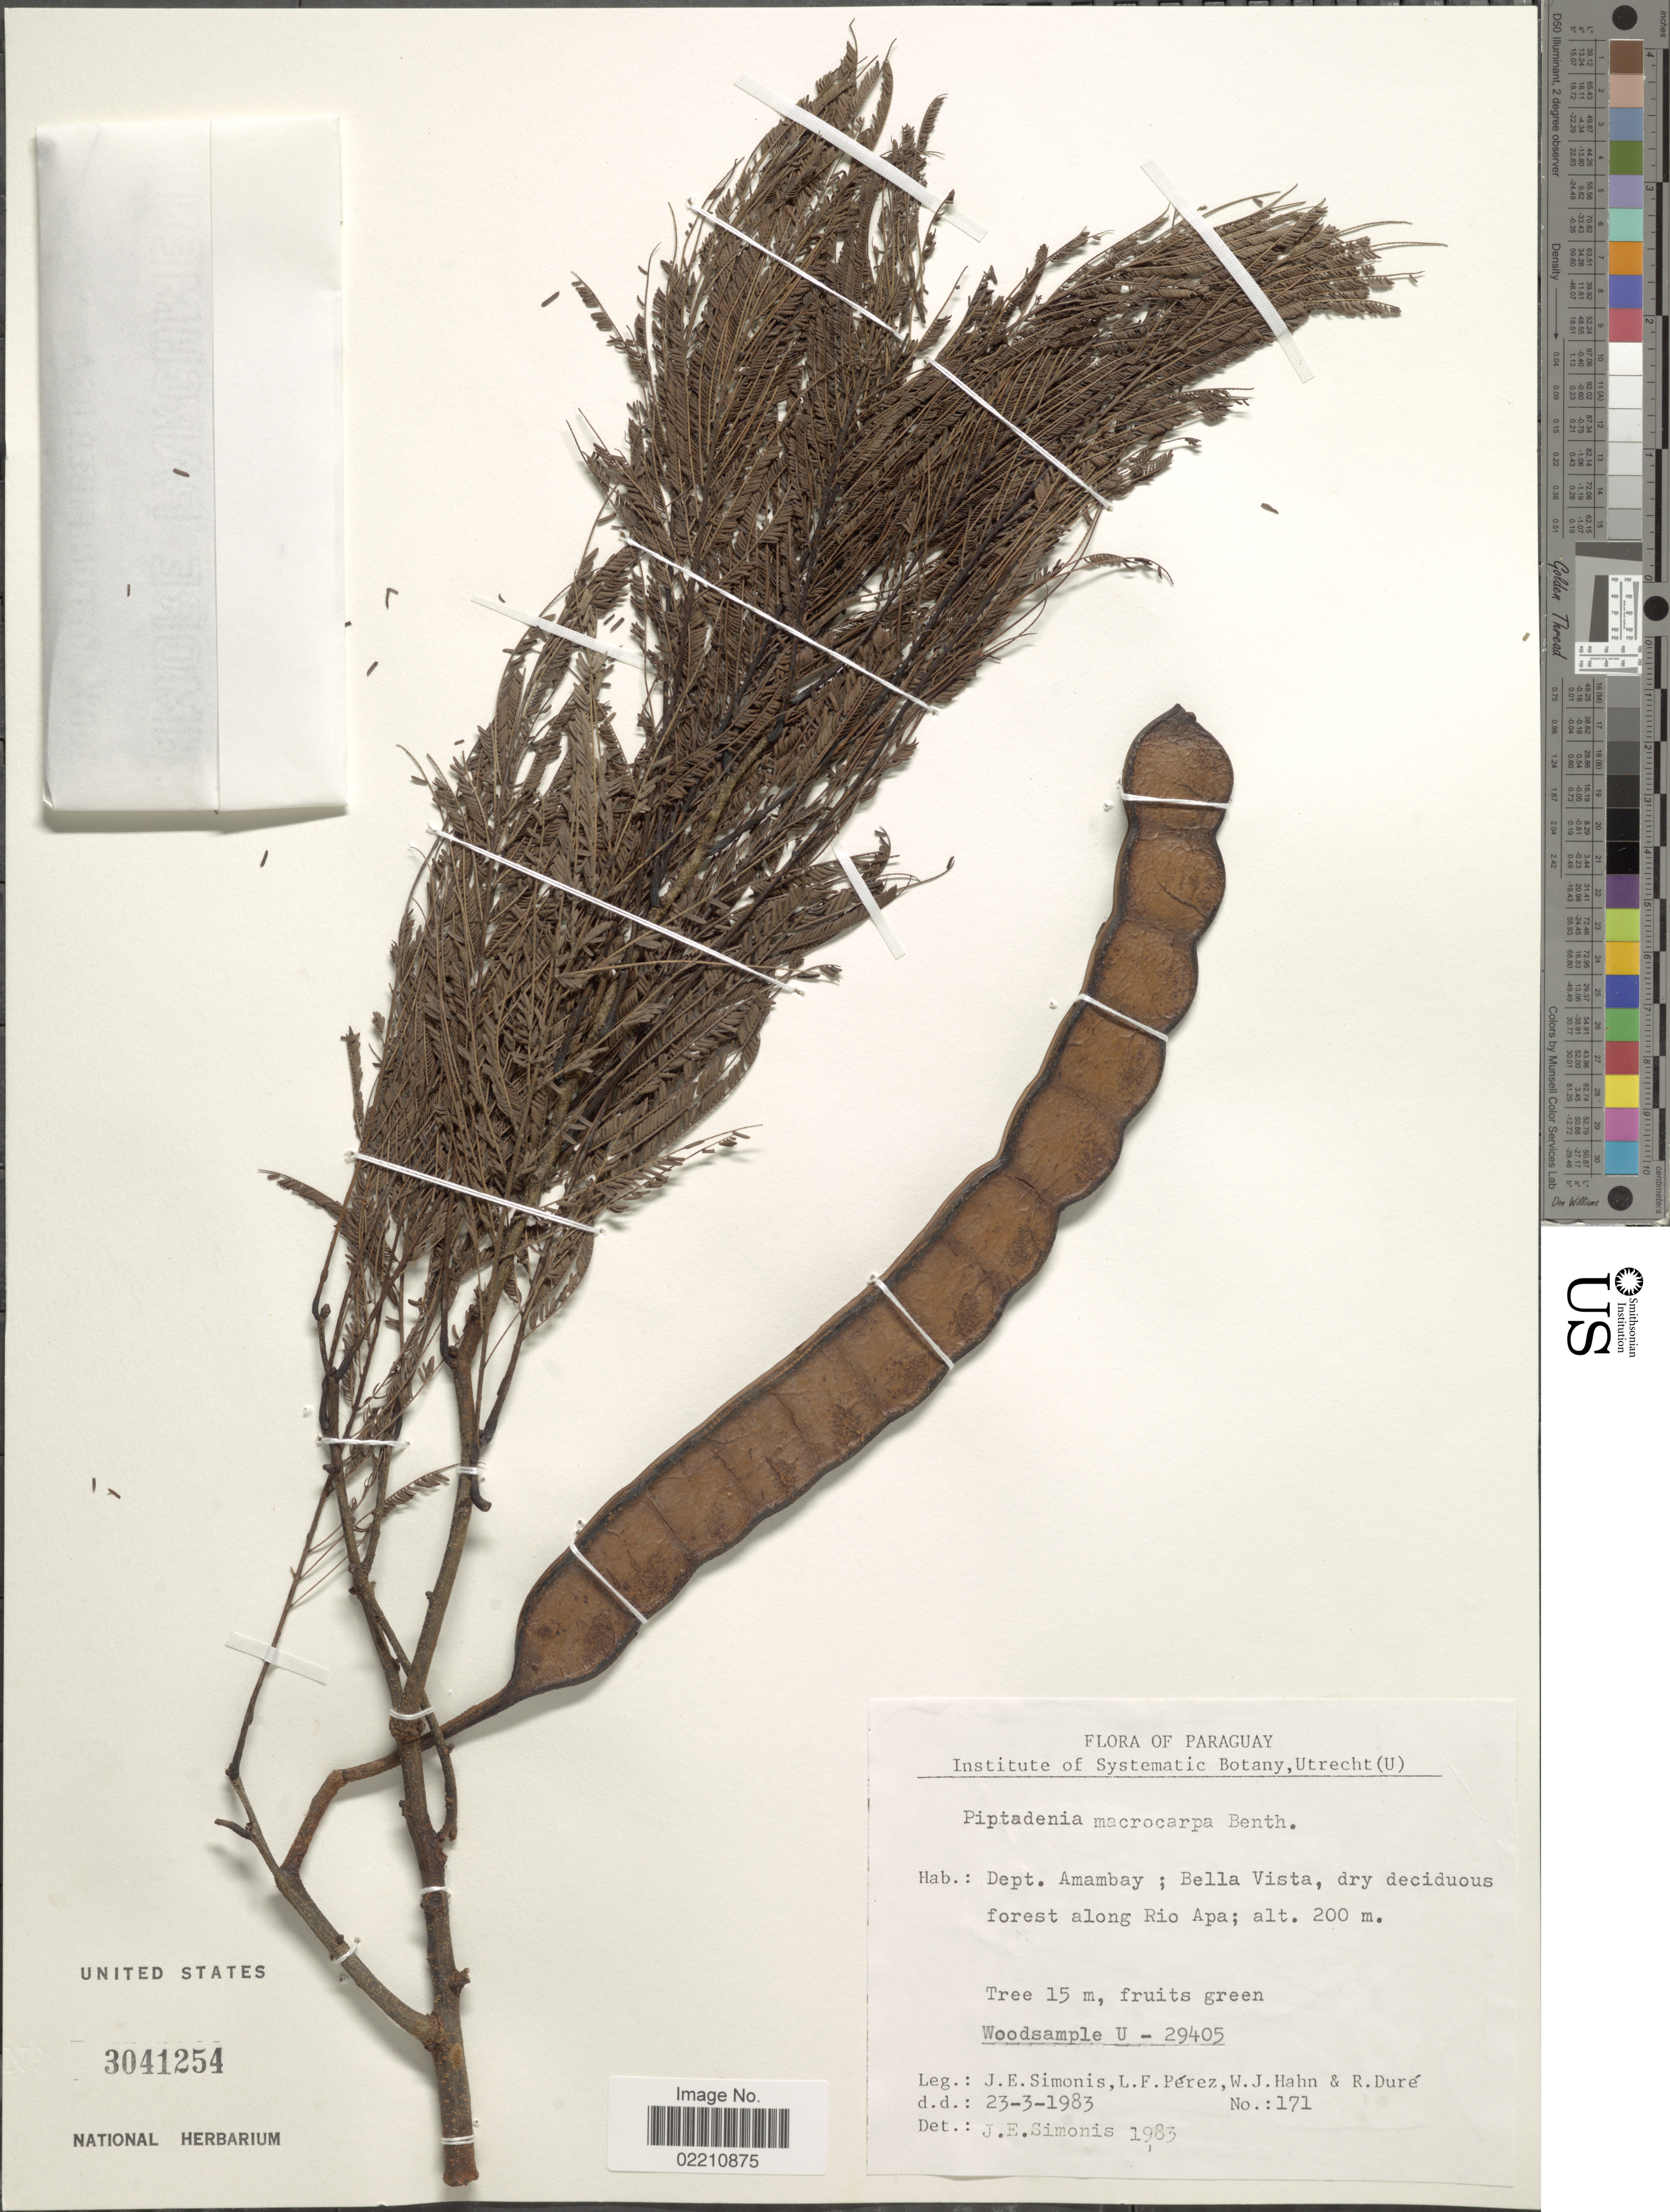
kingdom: Plantae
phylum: Tracheophyta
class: Magnoliopsida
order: Fabales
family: Fabaceae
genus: Anadenanthera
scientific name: Anadenanthera macrocarpa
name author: (Benth.) Brenan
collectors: J. E. Simonis, L. Perez, W. J. Hahn & R. Duré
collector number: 171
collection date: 1983-03-23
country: Paraguay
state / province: Amambay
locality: Bella Vista, dry deciduous forest along Rio Apa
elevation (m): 200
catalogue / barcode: US 3041254